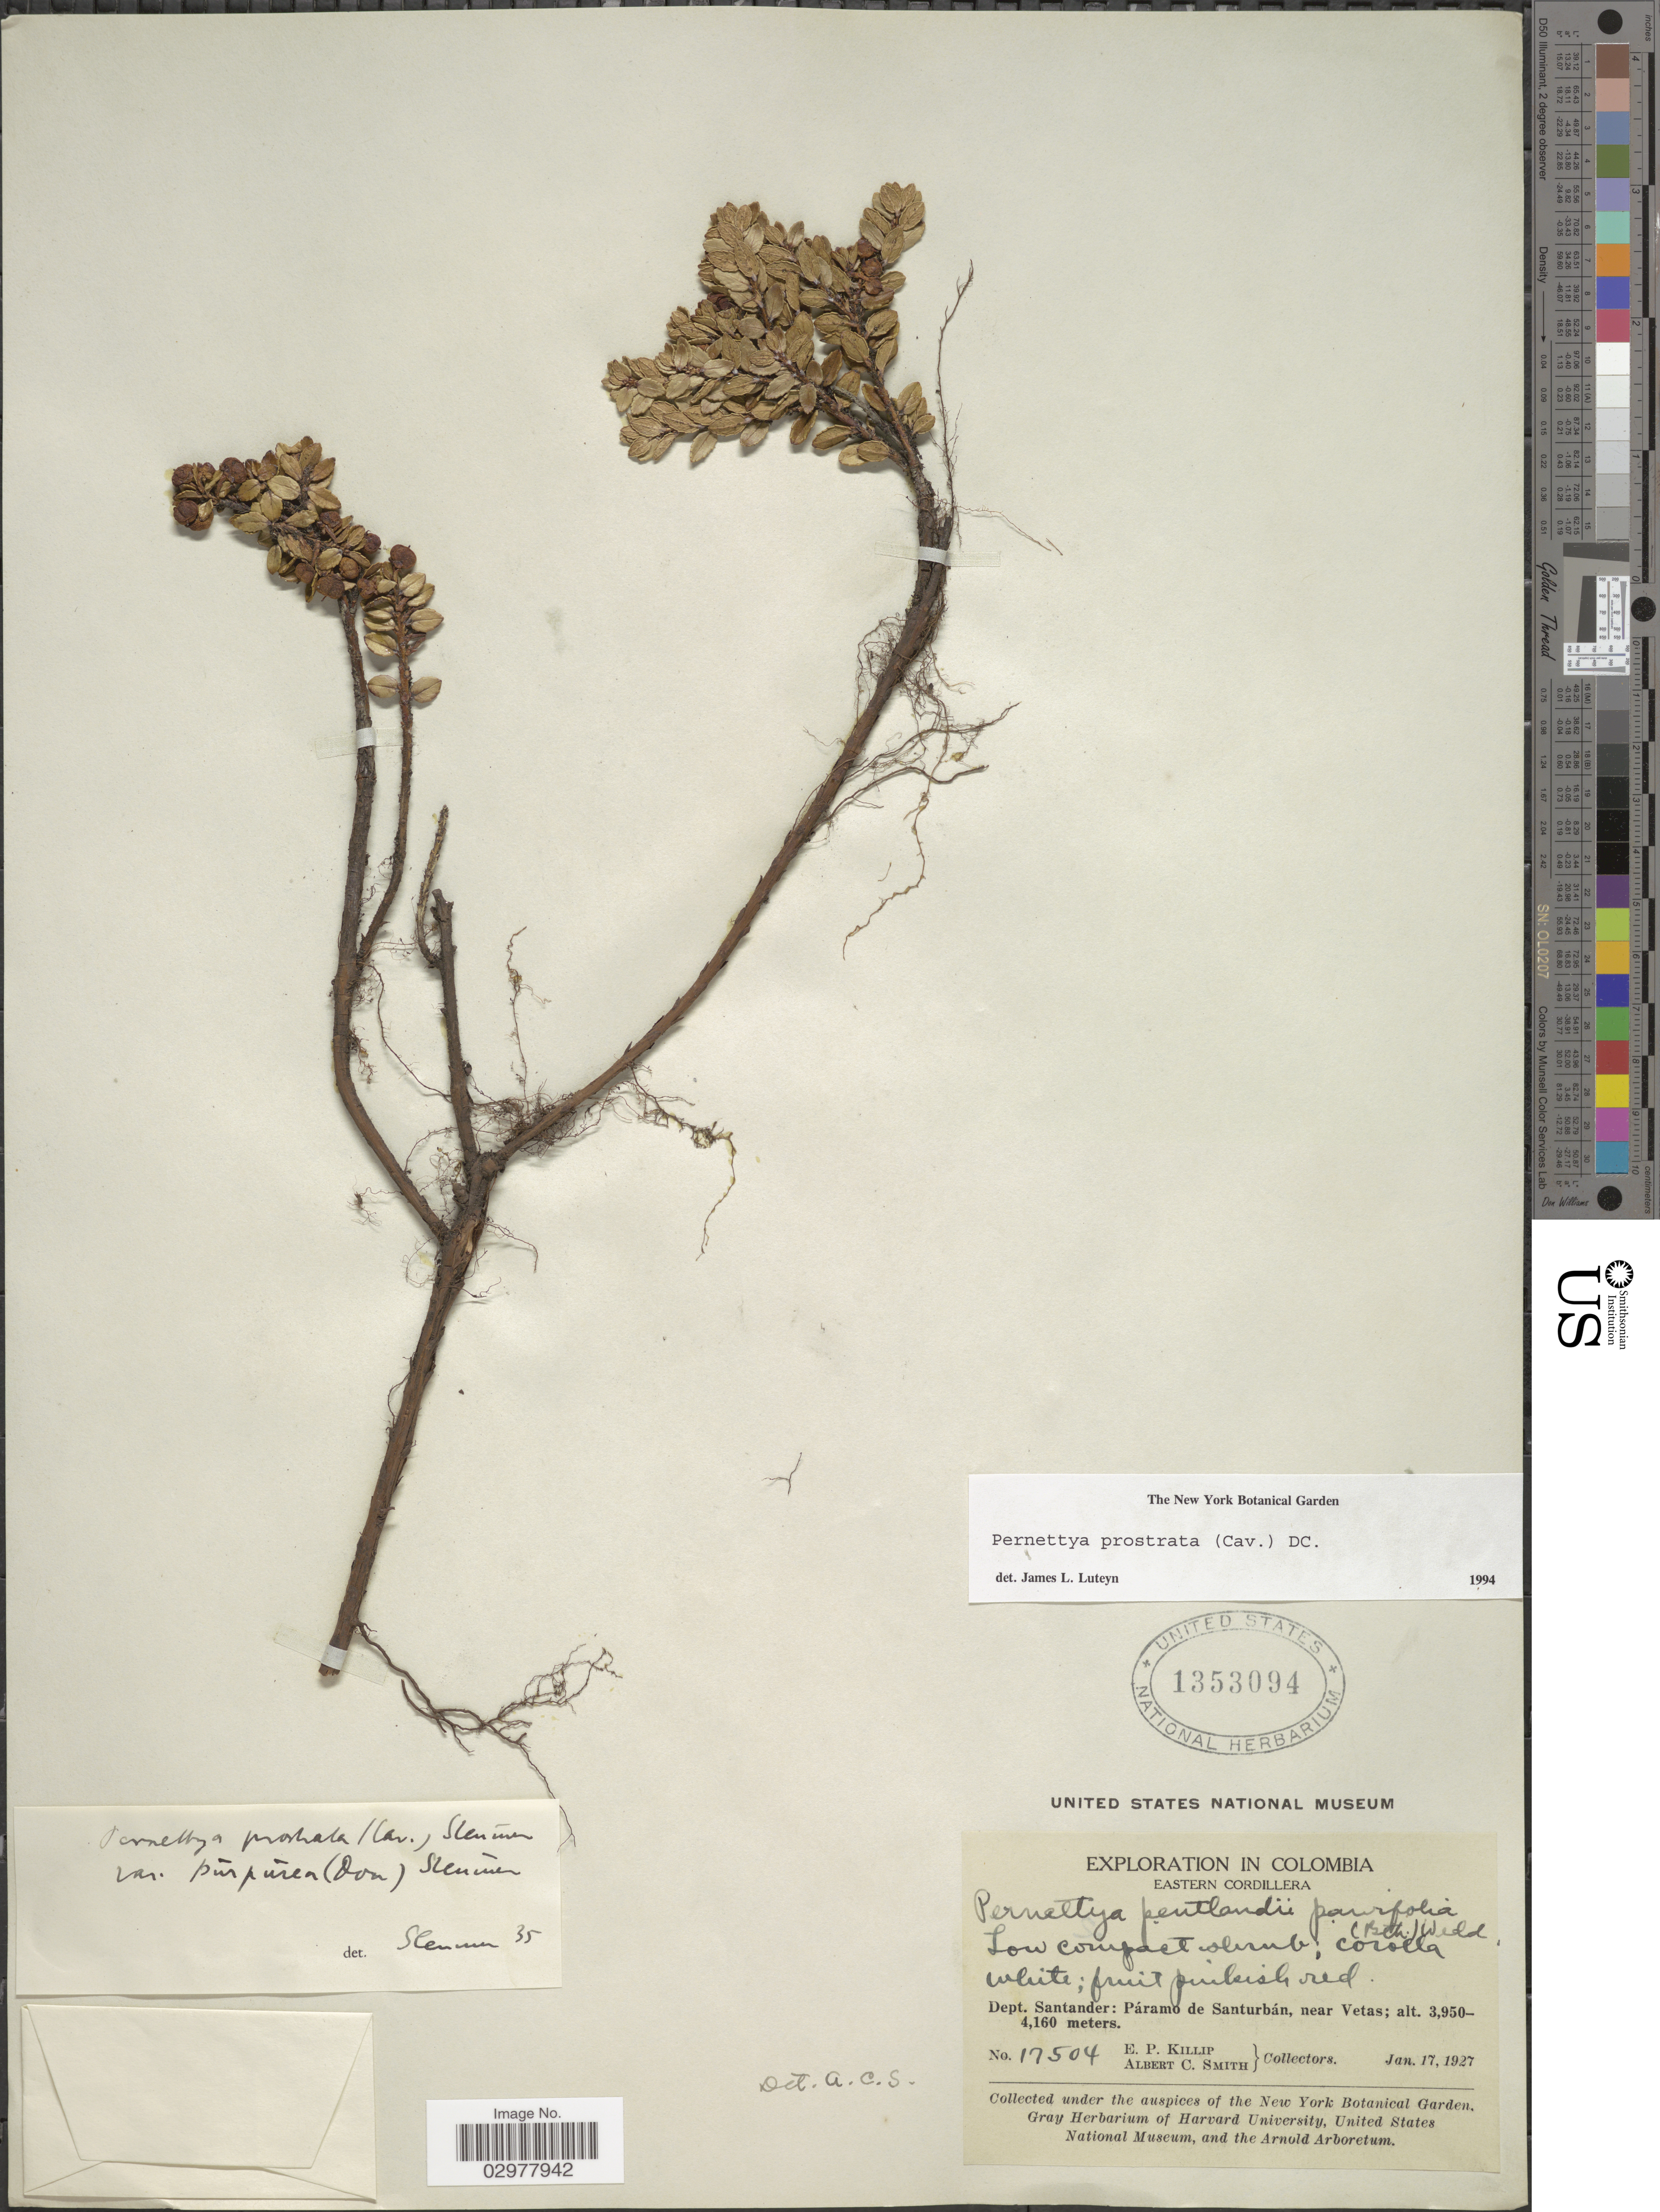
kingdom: Plantae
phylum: Tracheophyta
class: Magnoliopsida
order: Ericales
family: Ericaceae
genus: Pernettya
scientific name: Pernettya prostrata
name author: (Cav.) DC.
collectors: E. P. Killip & A. C. Smith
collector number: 17504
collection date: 1927-01-17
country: Colombia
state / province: Santander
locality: Eastern Cordillera. Dept. Santander: Páramo de Santurbán, near Vetas.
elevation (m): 3950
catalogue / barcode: US 1353094